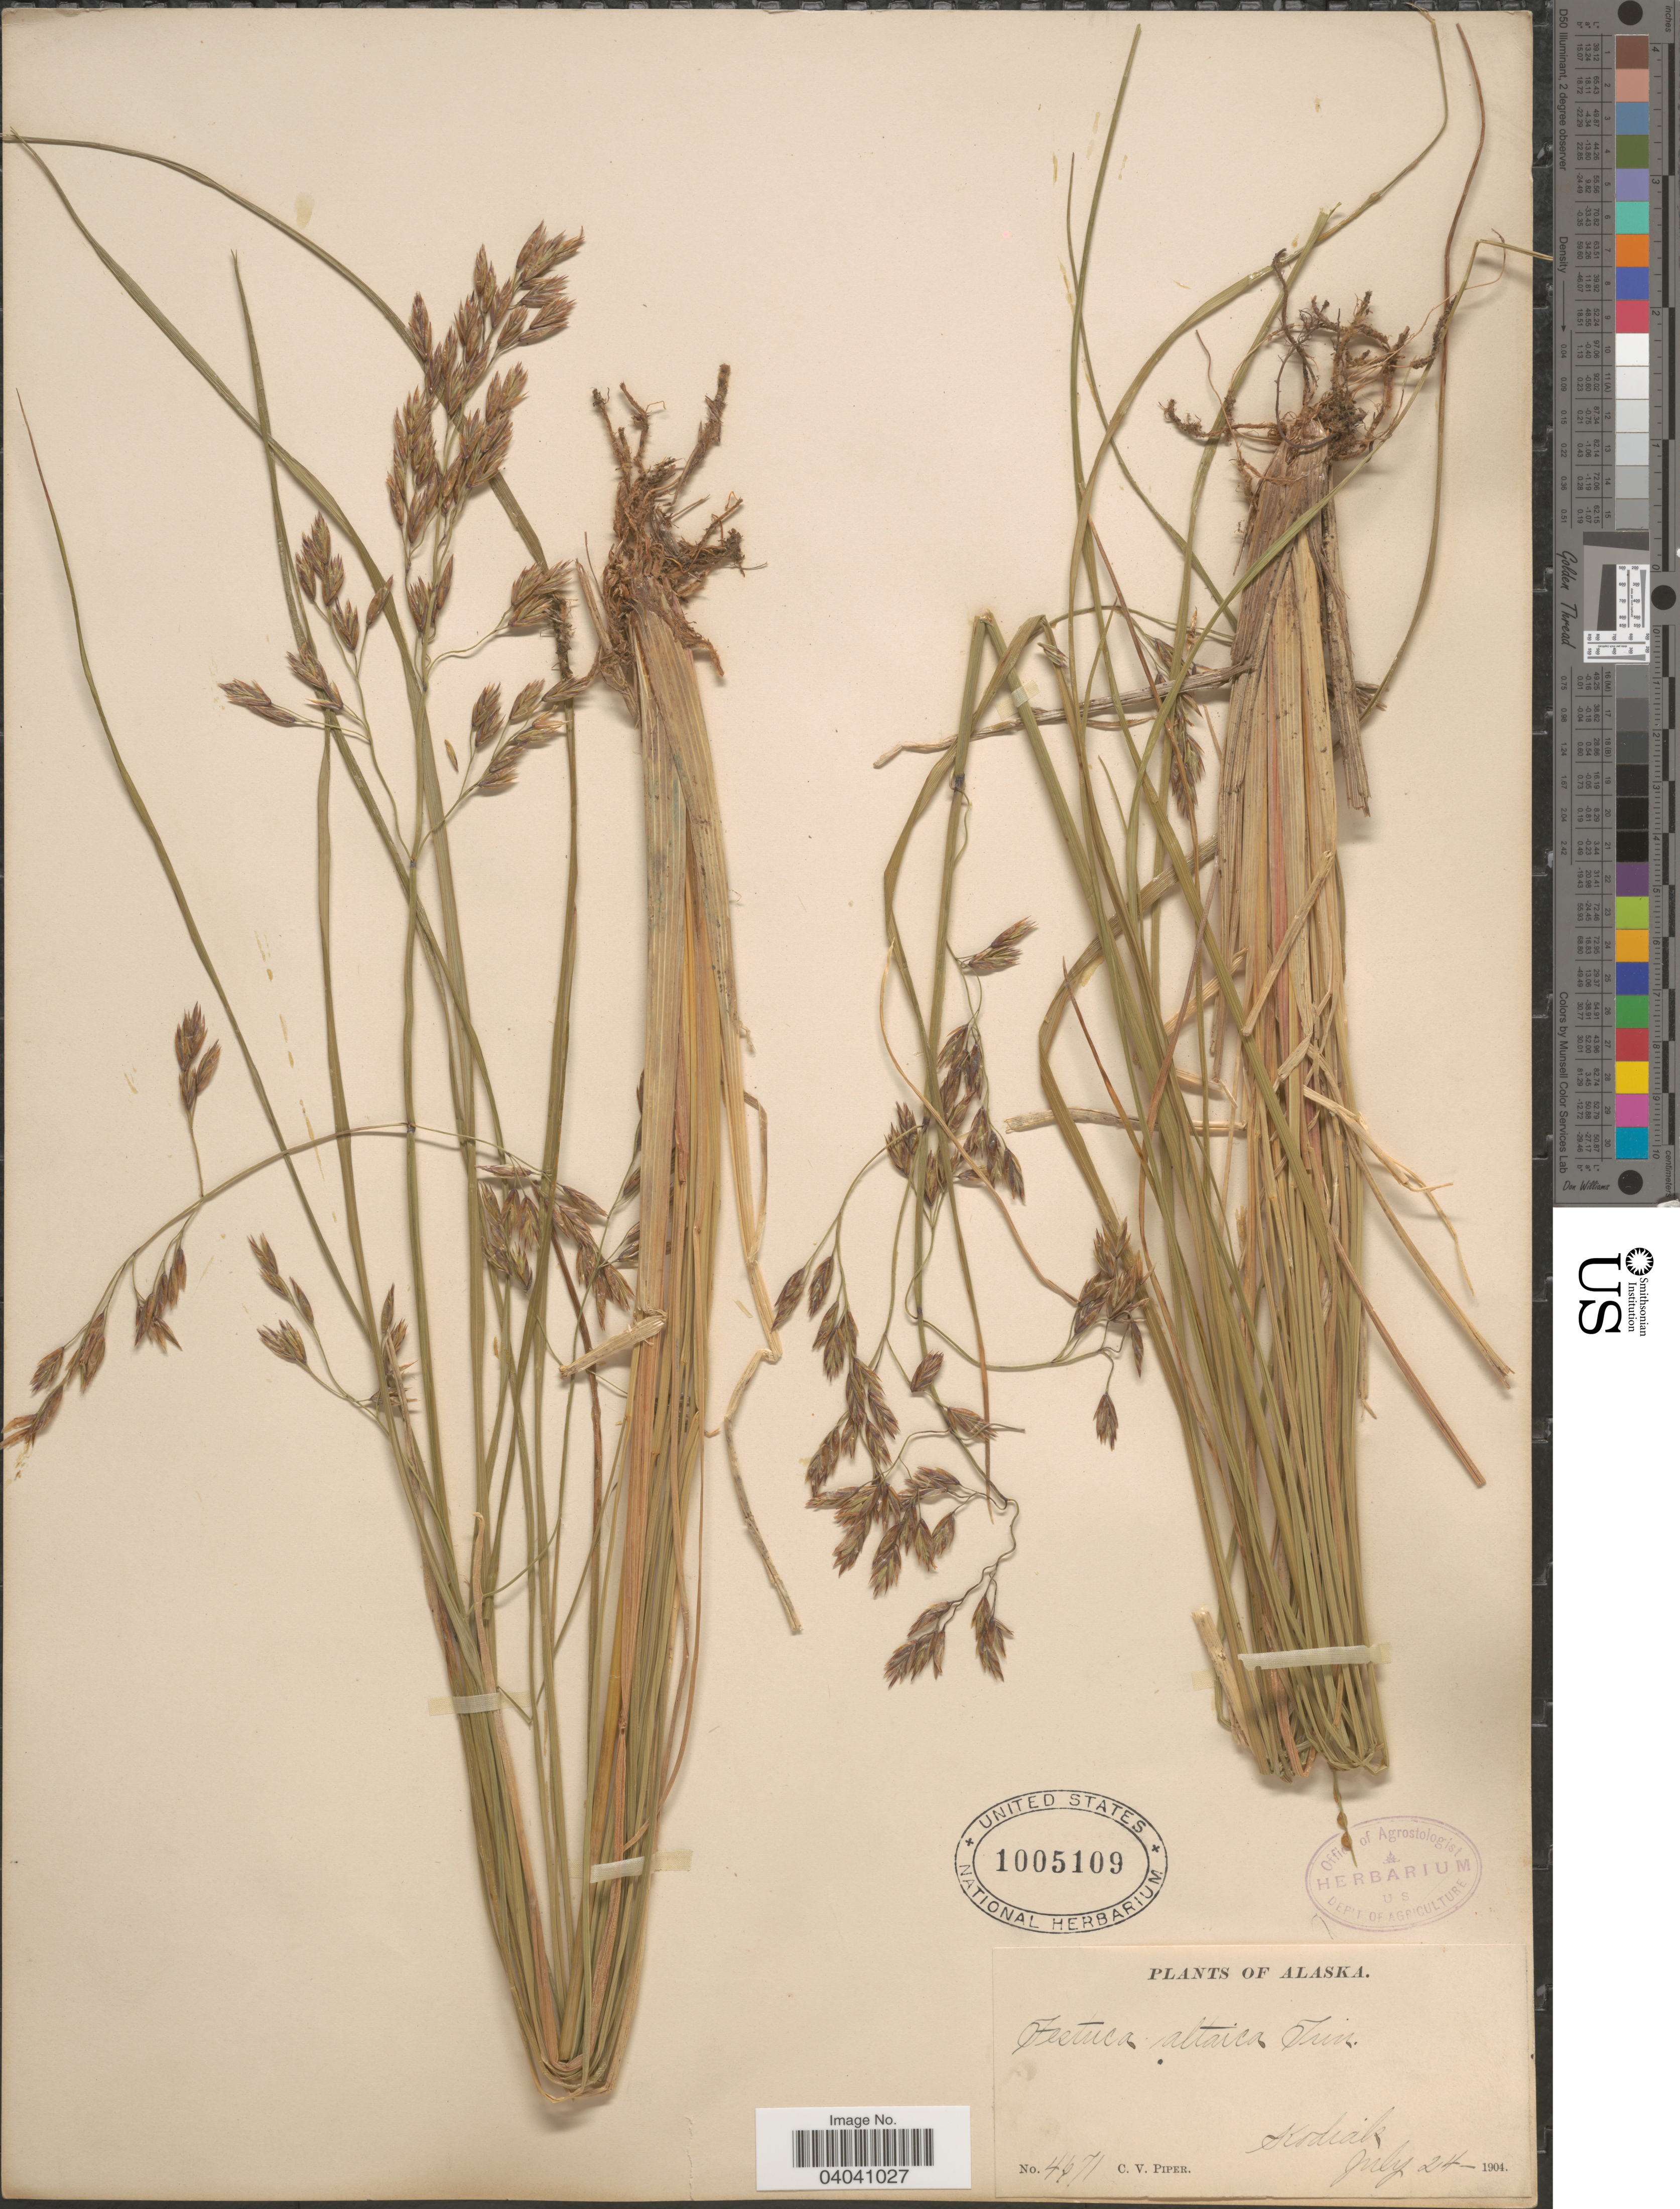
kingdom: Plantae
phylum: Tracheophyta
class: Liliopsida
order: Poales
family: Poaceae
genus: Festuca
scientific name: Festuca altaica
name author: Trin.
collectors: C. V. Piper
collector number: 4671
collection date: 1904-07-24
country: United States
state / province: Alaska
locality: Kodiak.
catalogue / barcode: US 1005109